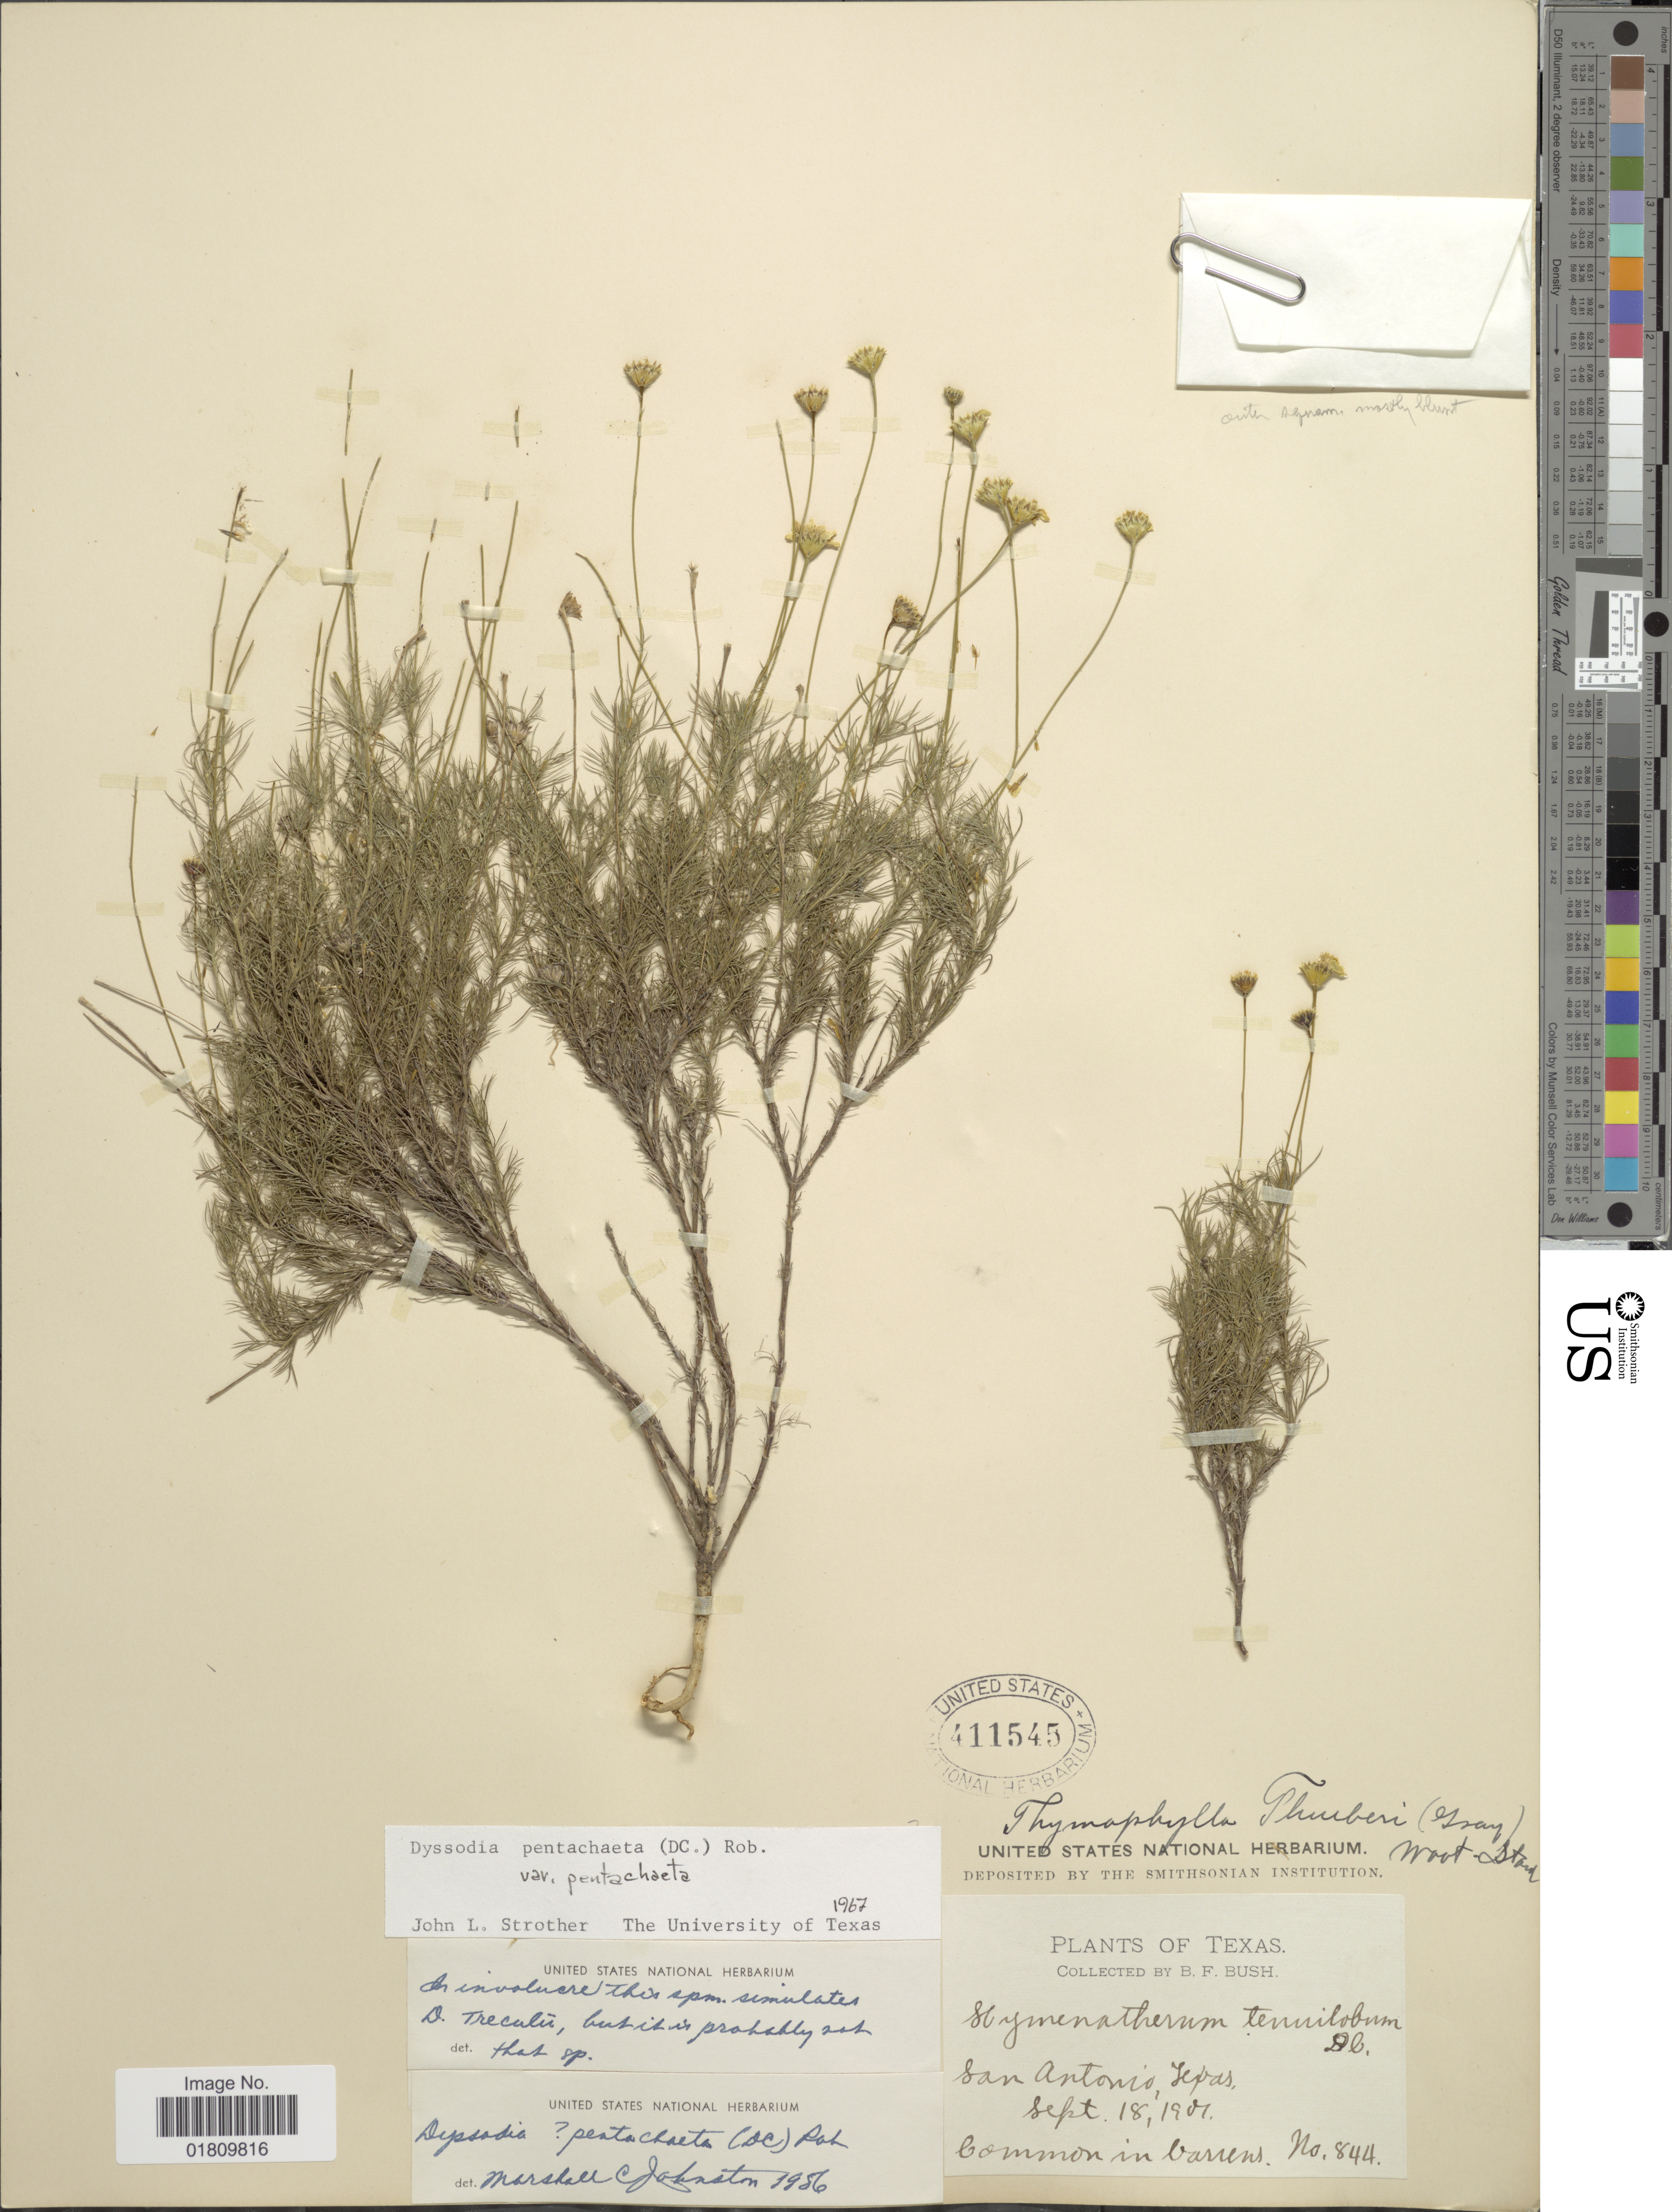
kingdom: Plantae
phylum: Tracheophyta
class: Magnoliopsida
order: Asterales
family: Asteraceae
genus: Thymophylla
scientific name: Thymophylla pentachaeta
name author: (DC.) Small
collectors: B. F. Bush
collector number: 844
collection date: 1901-09-18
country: United States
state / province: Texas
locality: San Antonio, common in barrens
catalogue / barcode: US 411545